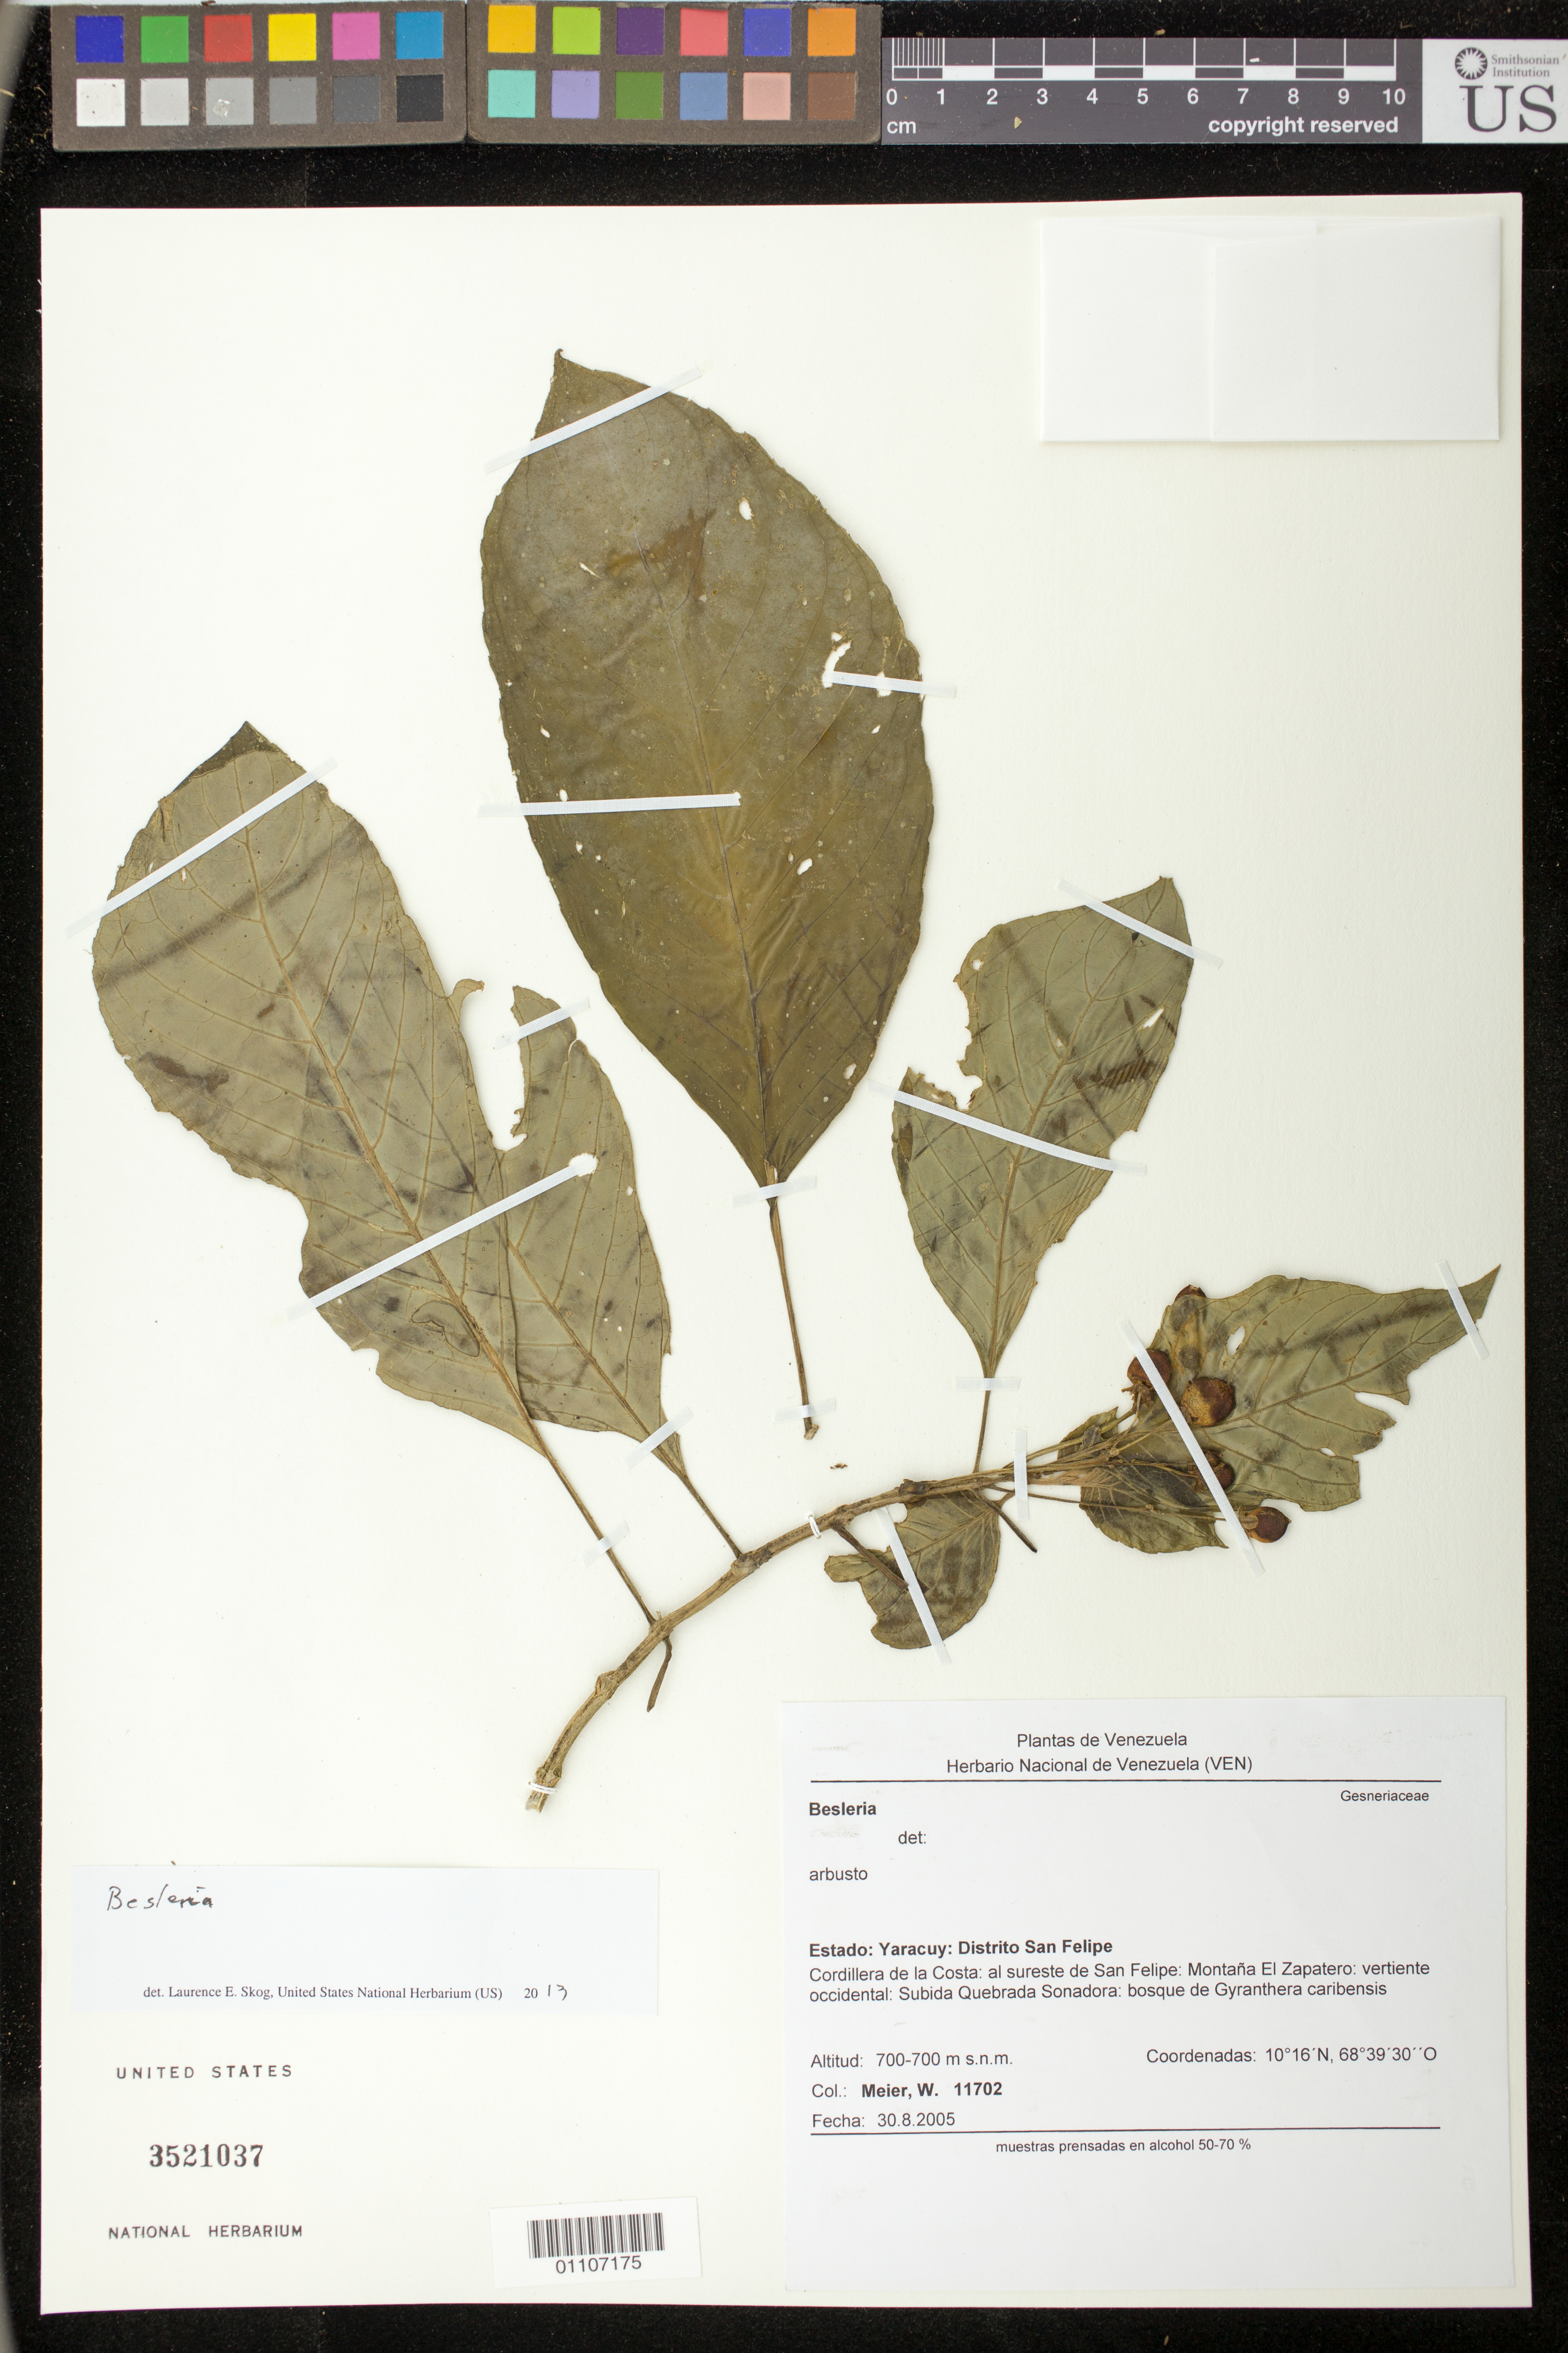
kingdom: Plantae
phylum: Tracheophyta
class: Magnoliopsida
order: Lamiales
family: Gesneriaceae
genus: Besleria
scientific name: Besleria sp.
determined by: Skog, Laurence E.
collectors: W. Meier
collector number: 11702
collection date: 2008-08-30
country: Venezuela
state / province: Yaracuy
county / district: San Felipe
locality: Cordillera de la Costa, Macizo de Nirgua, Montana El Zapater, al sureste de San Felip, vertiente que mira al valle del Rio Yaracuy, Reserva Ecologica Privada Guaquire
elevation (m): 700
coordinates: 68° 38' W, 10° 17' 30" N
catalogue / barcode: US 3521037